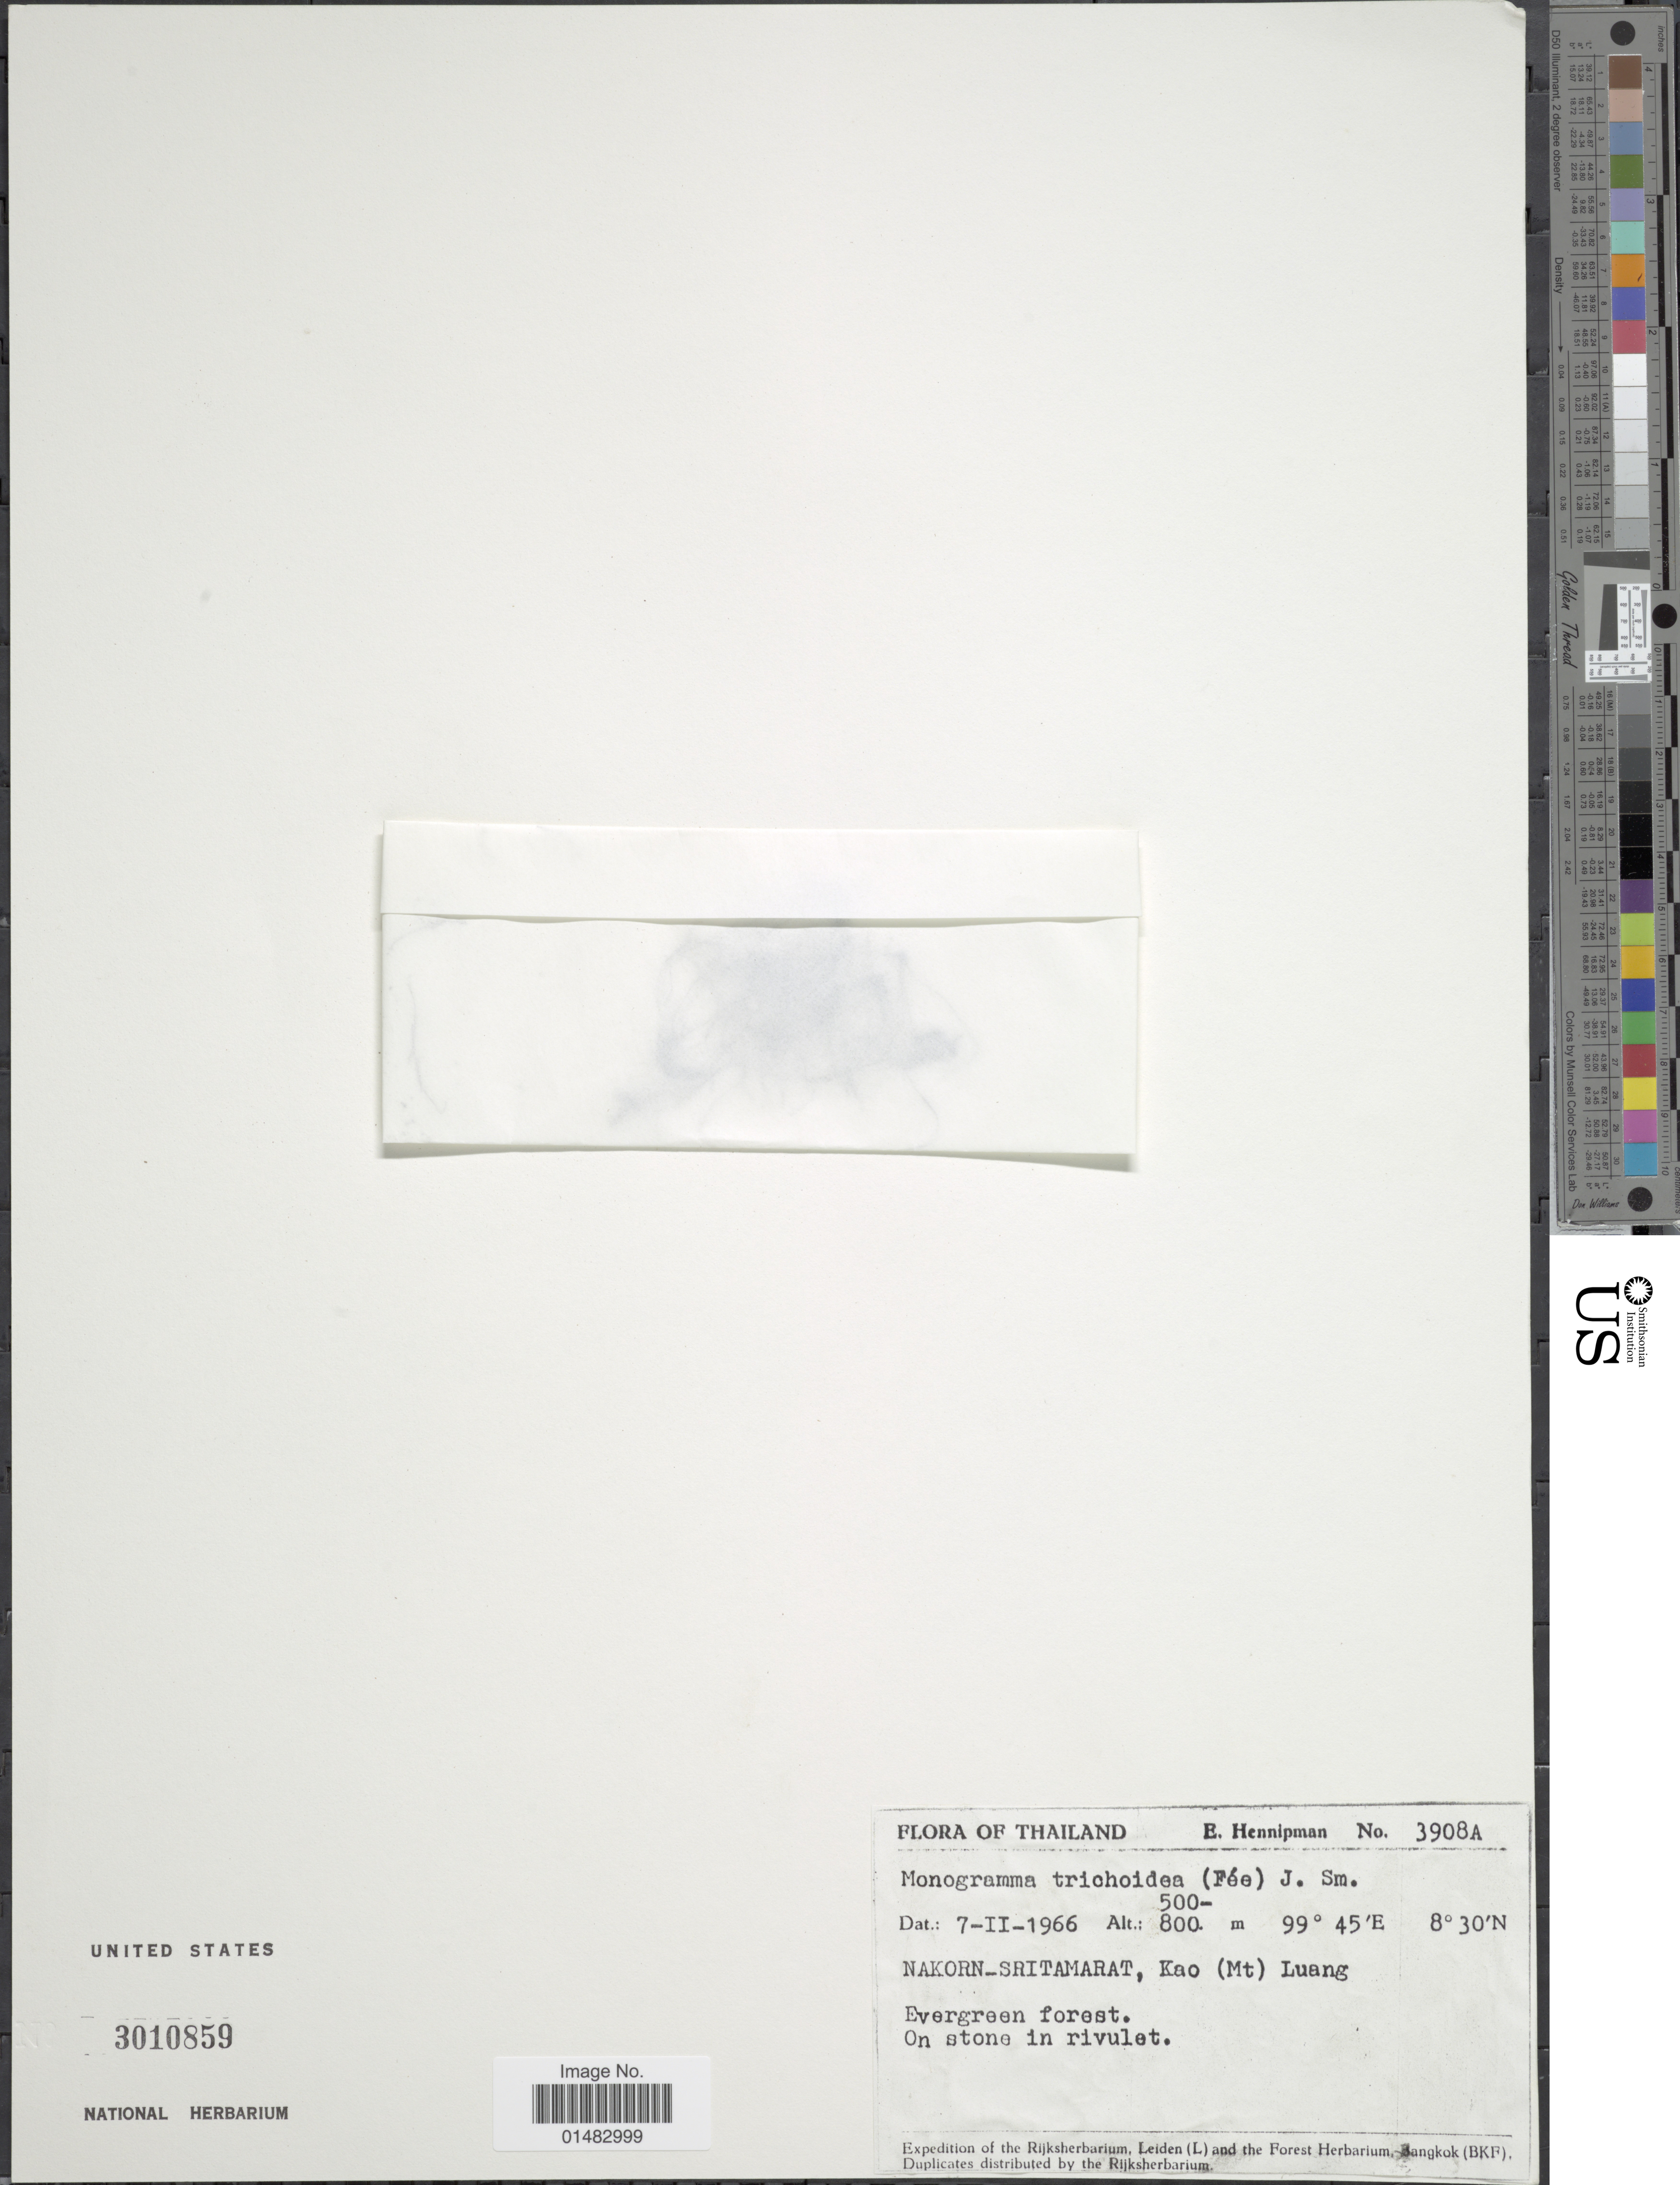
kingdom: Plantae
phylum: Tracheophyta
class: Polypodiopsida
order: Polypodiales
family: Pteridaceae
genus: Monogramma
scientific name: Monogramma trichoidea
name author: (Fée) Hook. & Baker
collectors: E. Hennipman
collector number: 3908A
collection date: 1966-02-07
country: Thailand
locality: Nakorn_Sritamarat, Kao (Mt) Luang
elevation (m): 500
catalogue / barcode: US 3010859